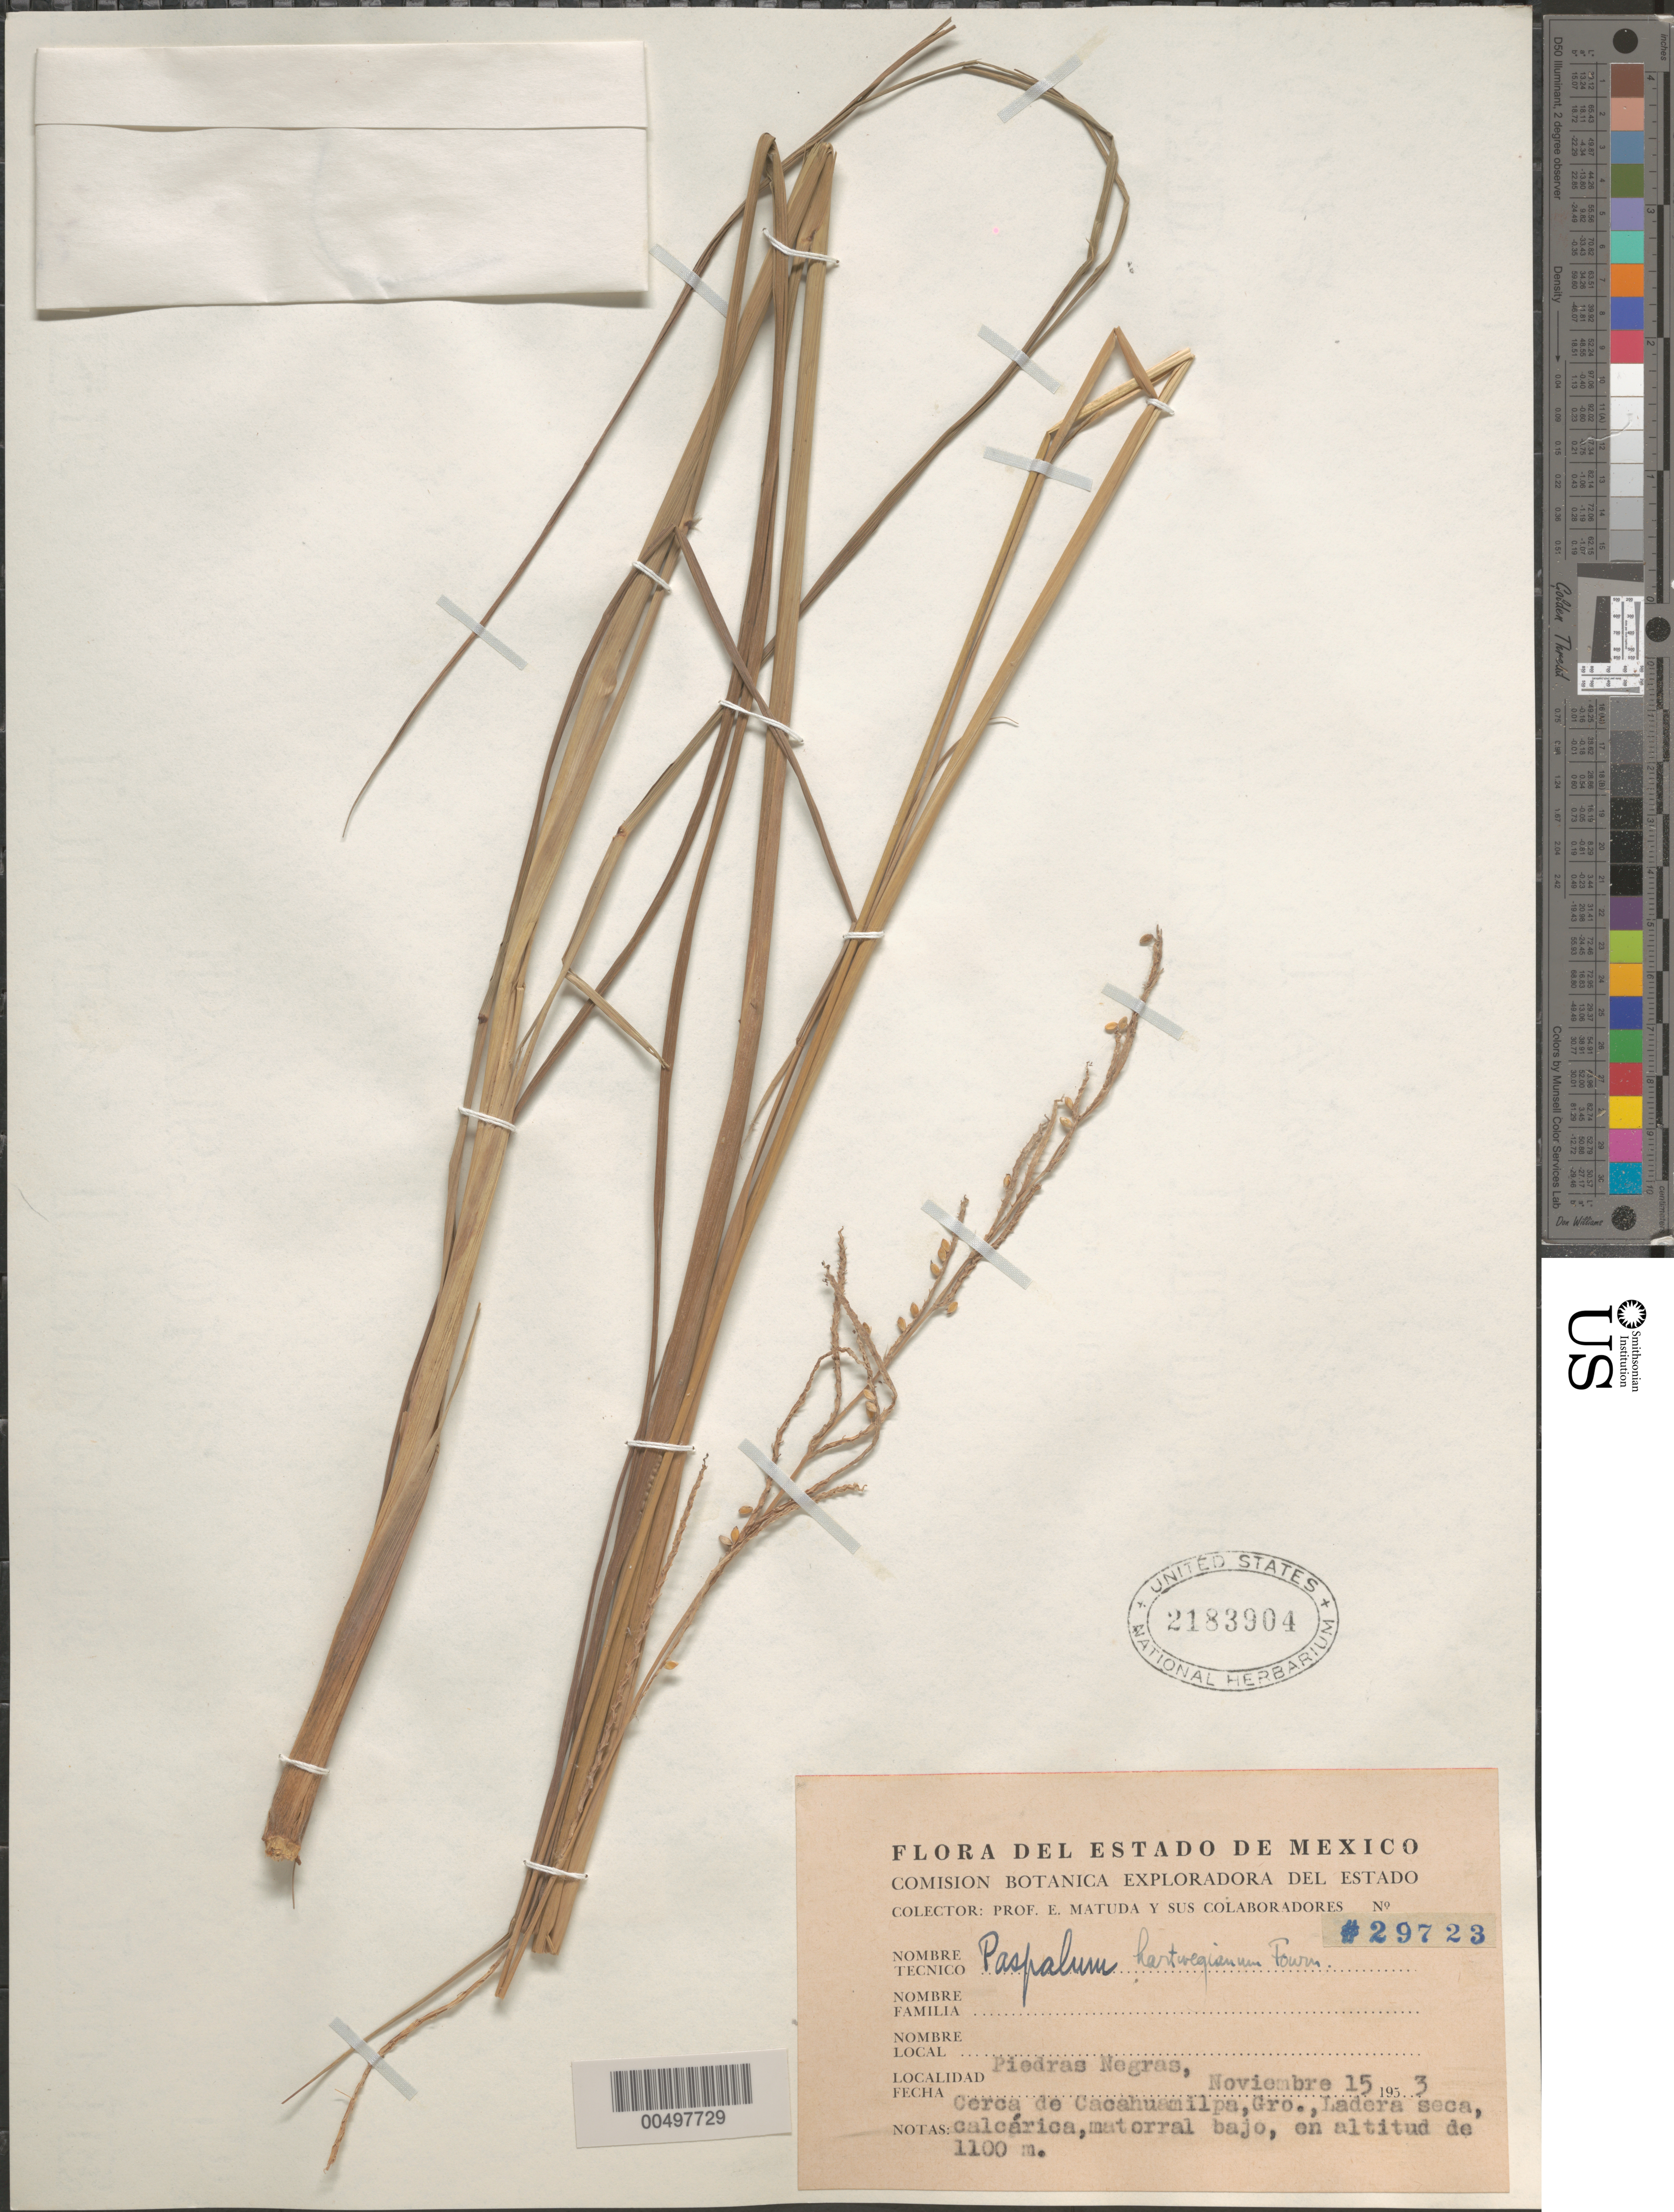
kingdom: Plantae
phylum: Tracheophyta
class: Liliopsida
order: Poales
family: Poaceae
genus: Paspalum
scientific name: Paspalum hartwegianum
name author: E. Fourn.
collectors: E. Matuda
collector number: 29723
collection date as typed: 15 Nov 1953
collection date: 1953-11-15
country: Mexico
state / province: México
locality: Piedras Negras, near Cacahuamilpa, GR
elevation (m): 1100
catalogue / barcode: US 2183904